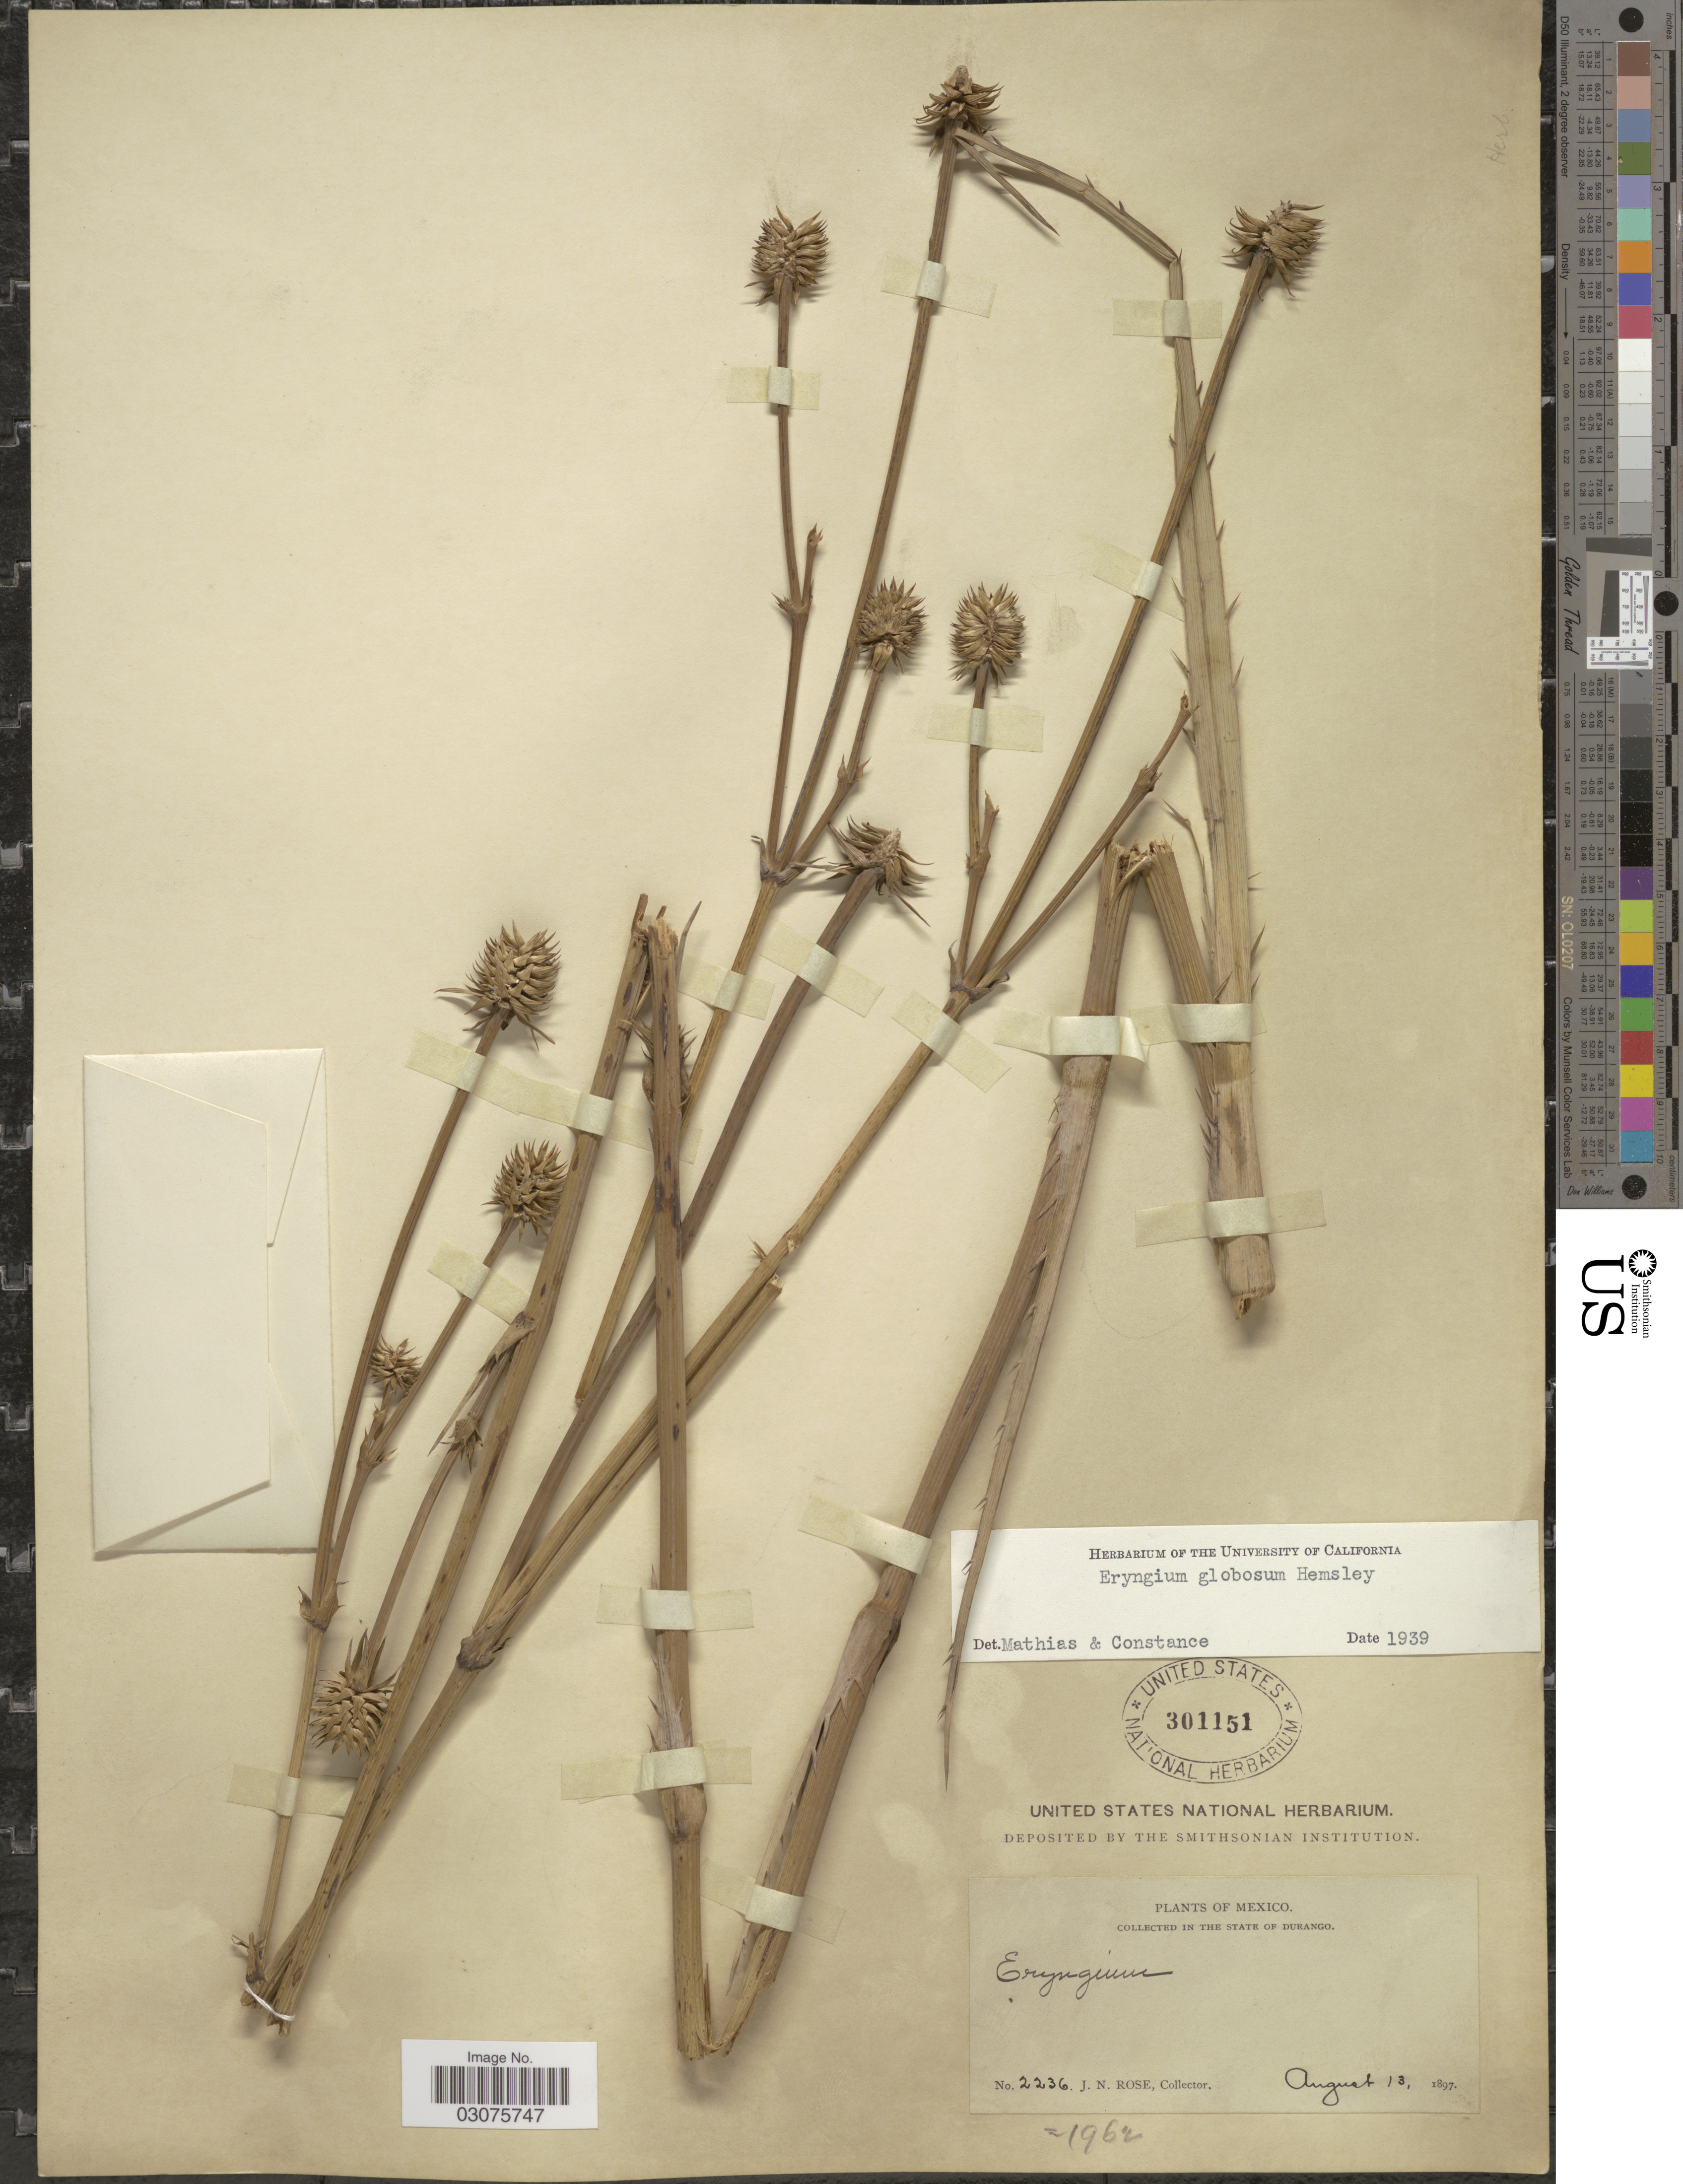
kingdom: Plantae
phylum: Tracheophyta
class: Magnoliopsida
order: Apiales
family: Apiaceae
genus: Eryngium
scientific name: Eryngium globosum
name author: Hemsl.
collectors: J. N. Rose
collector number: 2236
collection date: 1897-08-13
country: Mexico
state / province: Durango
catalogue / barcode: US 301151